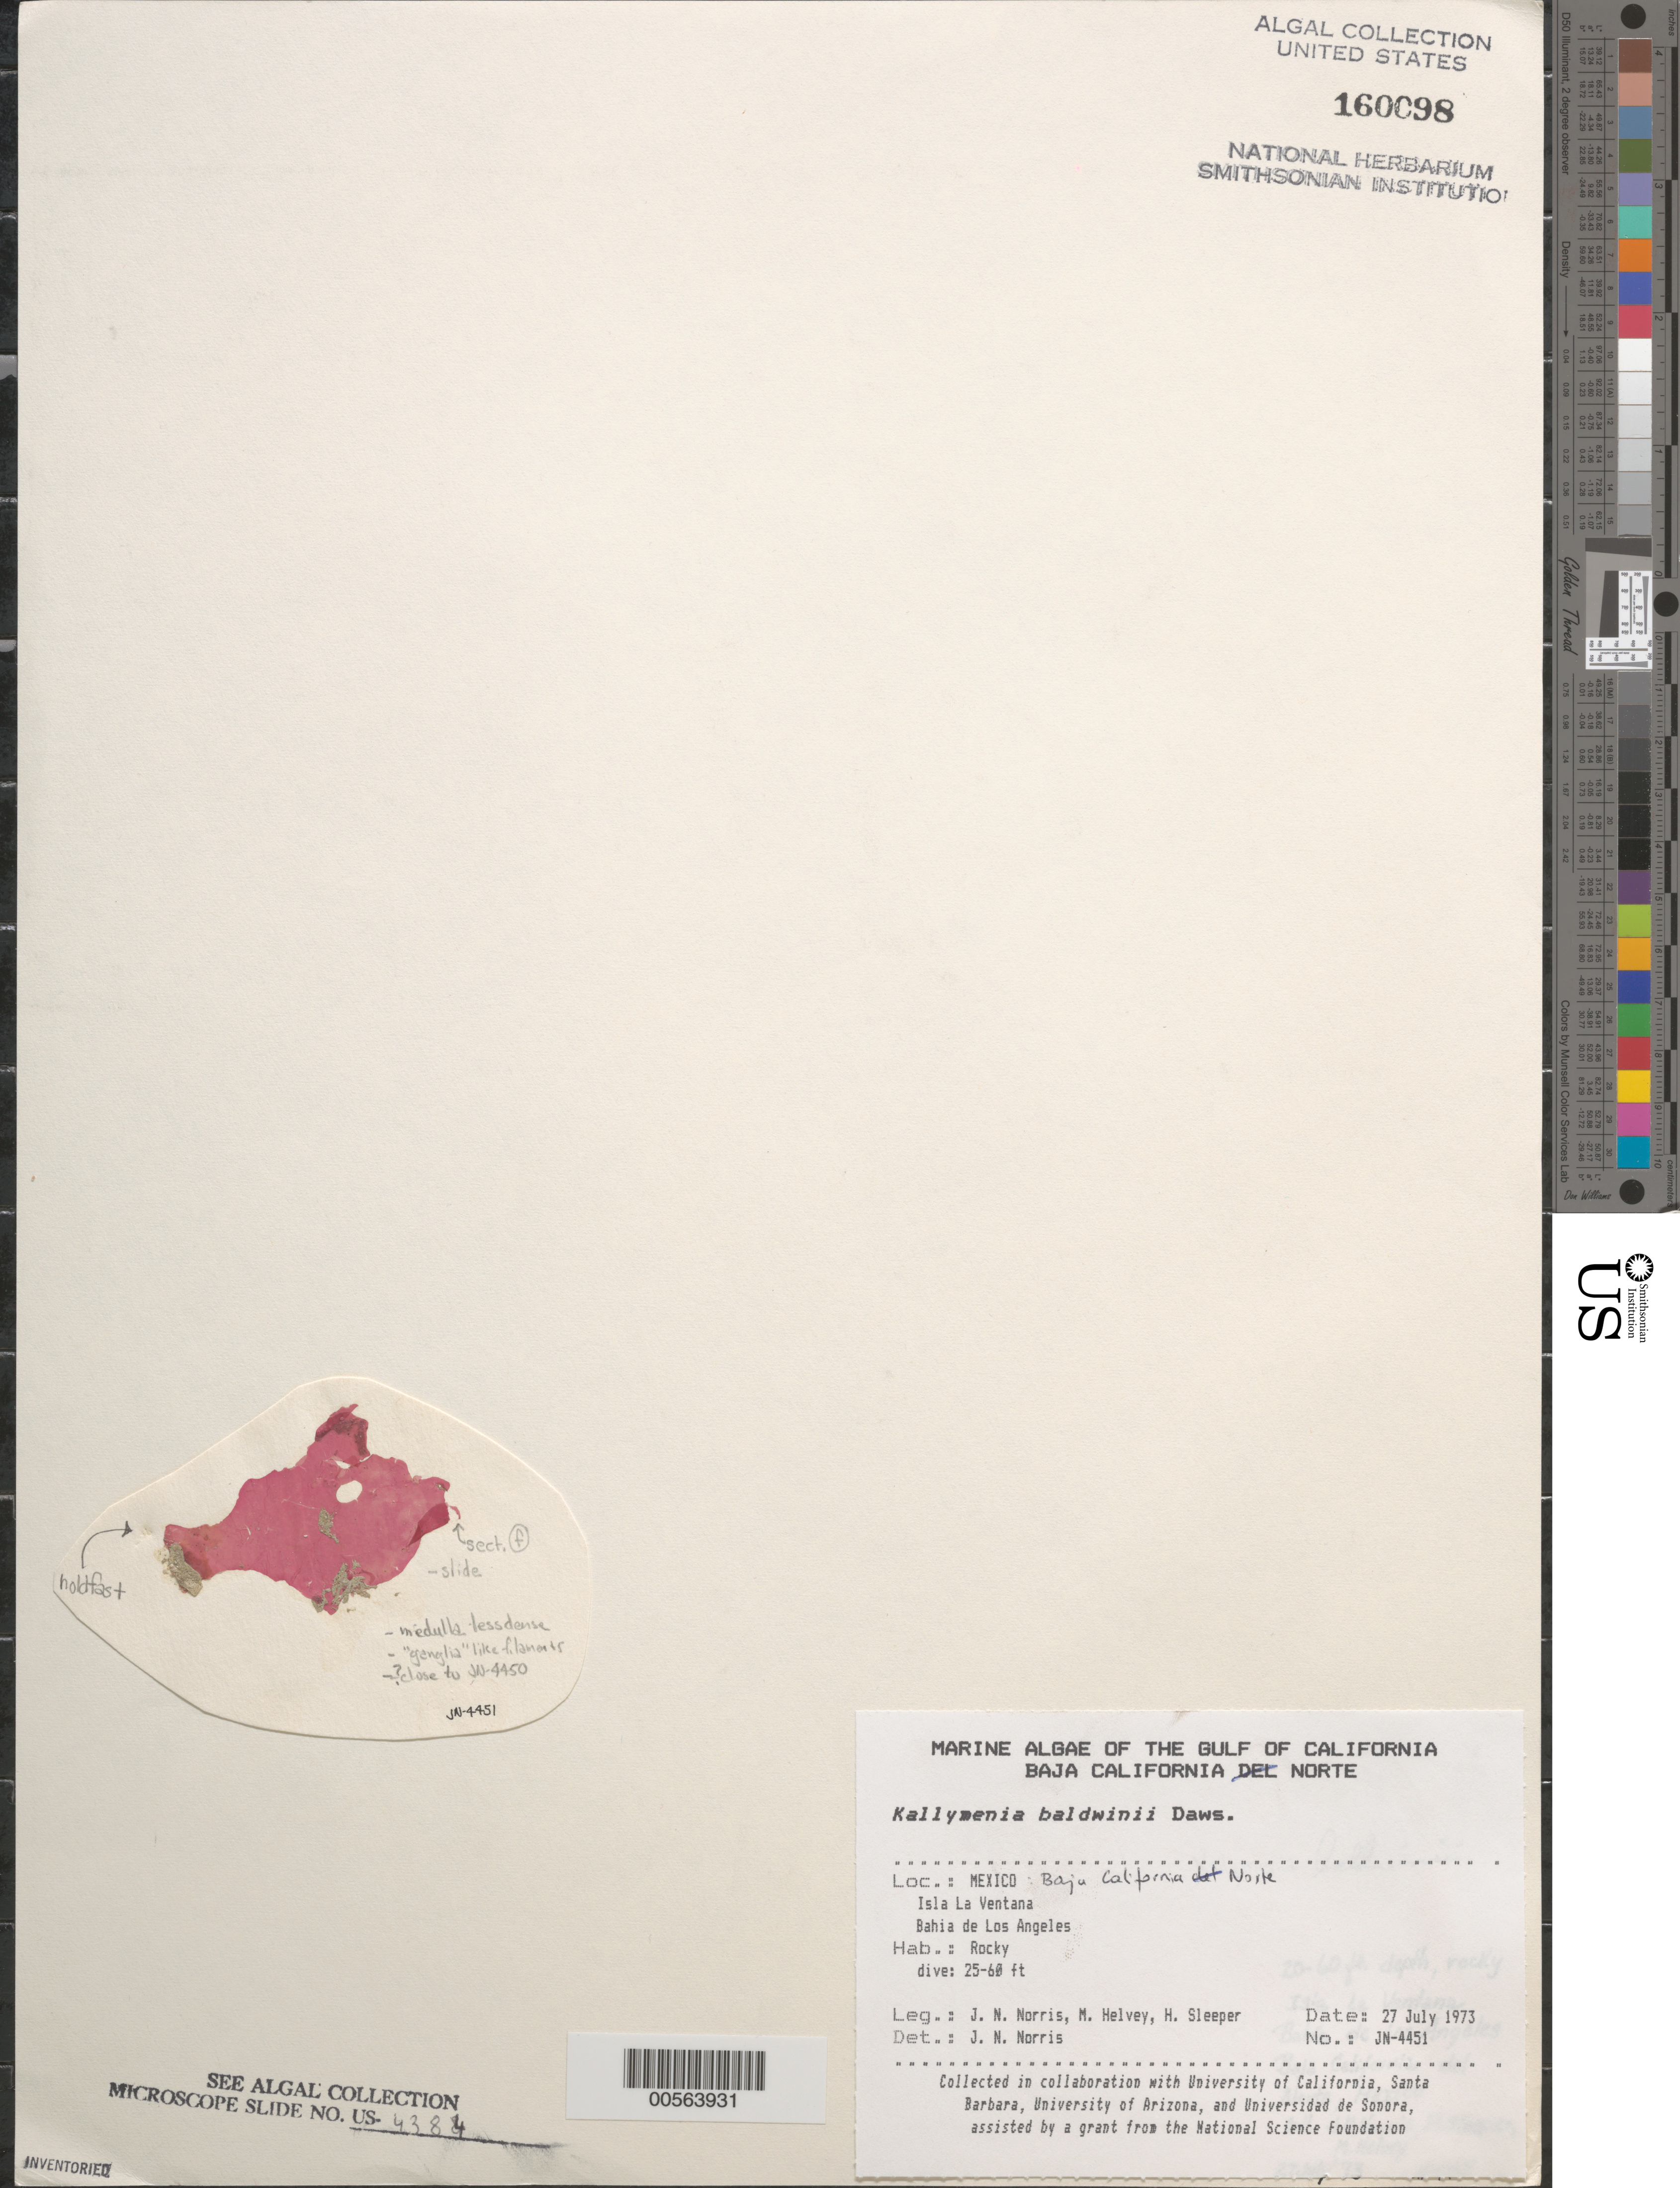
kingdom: Plantae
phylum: Rhodophyta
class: Florideophyceae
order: Gigartinales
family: Kallymeniaceae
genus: Kallymenia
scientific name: Kallymenia baldwinii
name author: E.Y. Dawson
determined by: Norris, James N.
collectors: J. N. Norris, M. Helvey & H. Sleeper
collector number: JN-4451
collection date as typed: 27 Jul 1973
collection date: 1973-07-27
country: Mexico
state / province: Baja California Norte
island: Isla la Ventana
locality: Bahia de Los Angeles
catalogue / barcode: US 160098